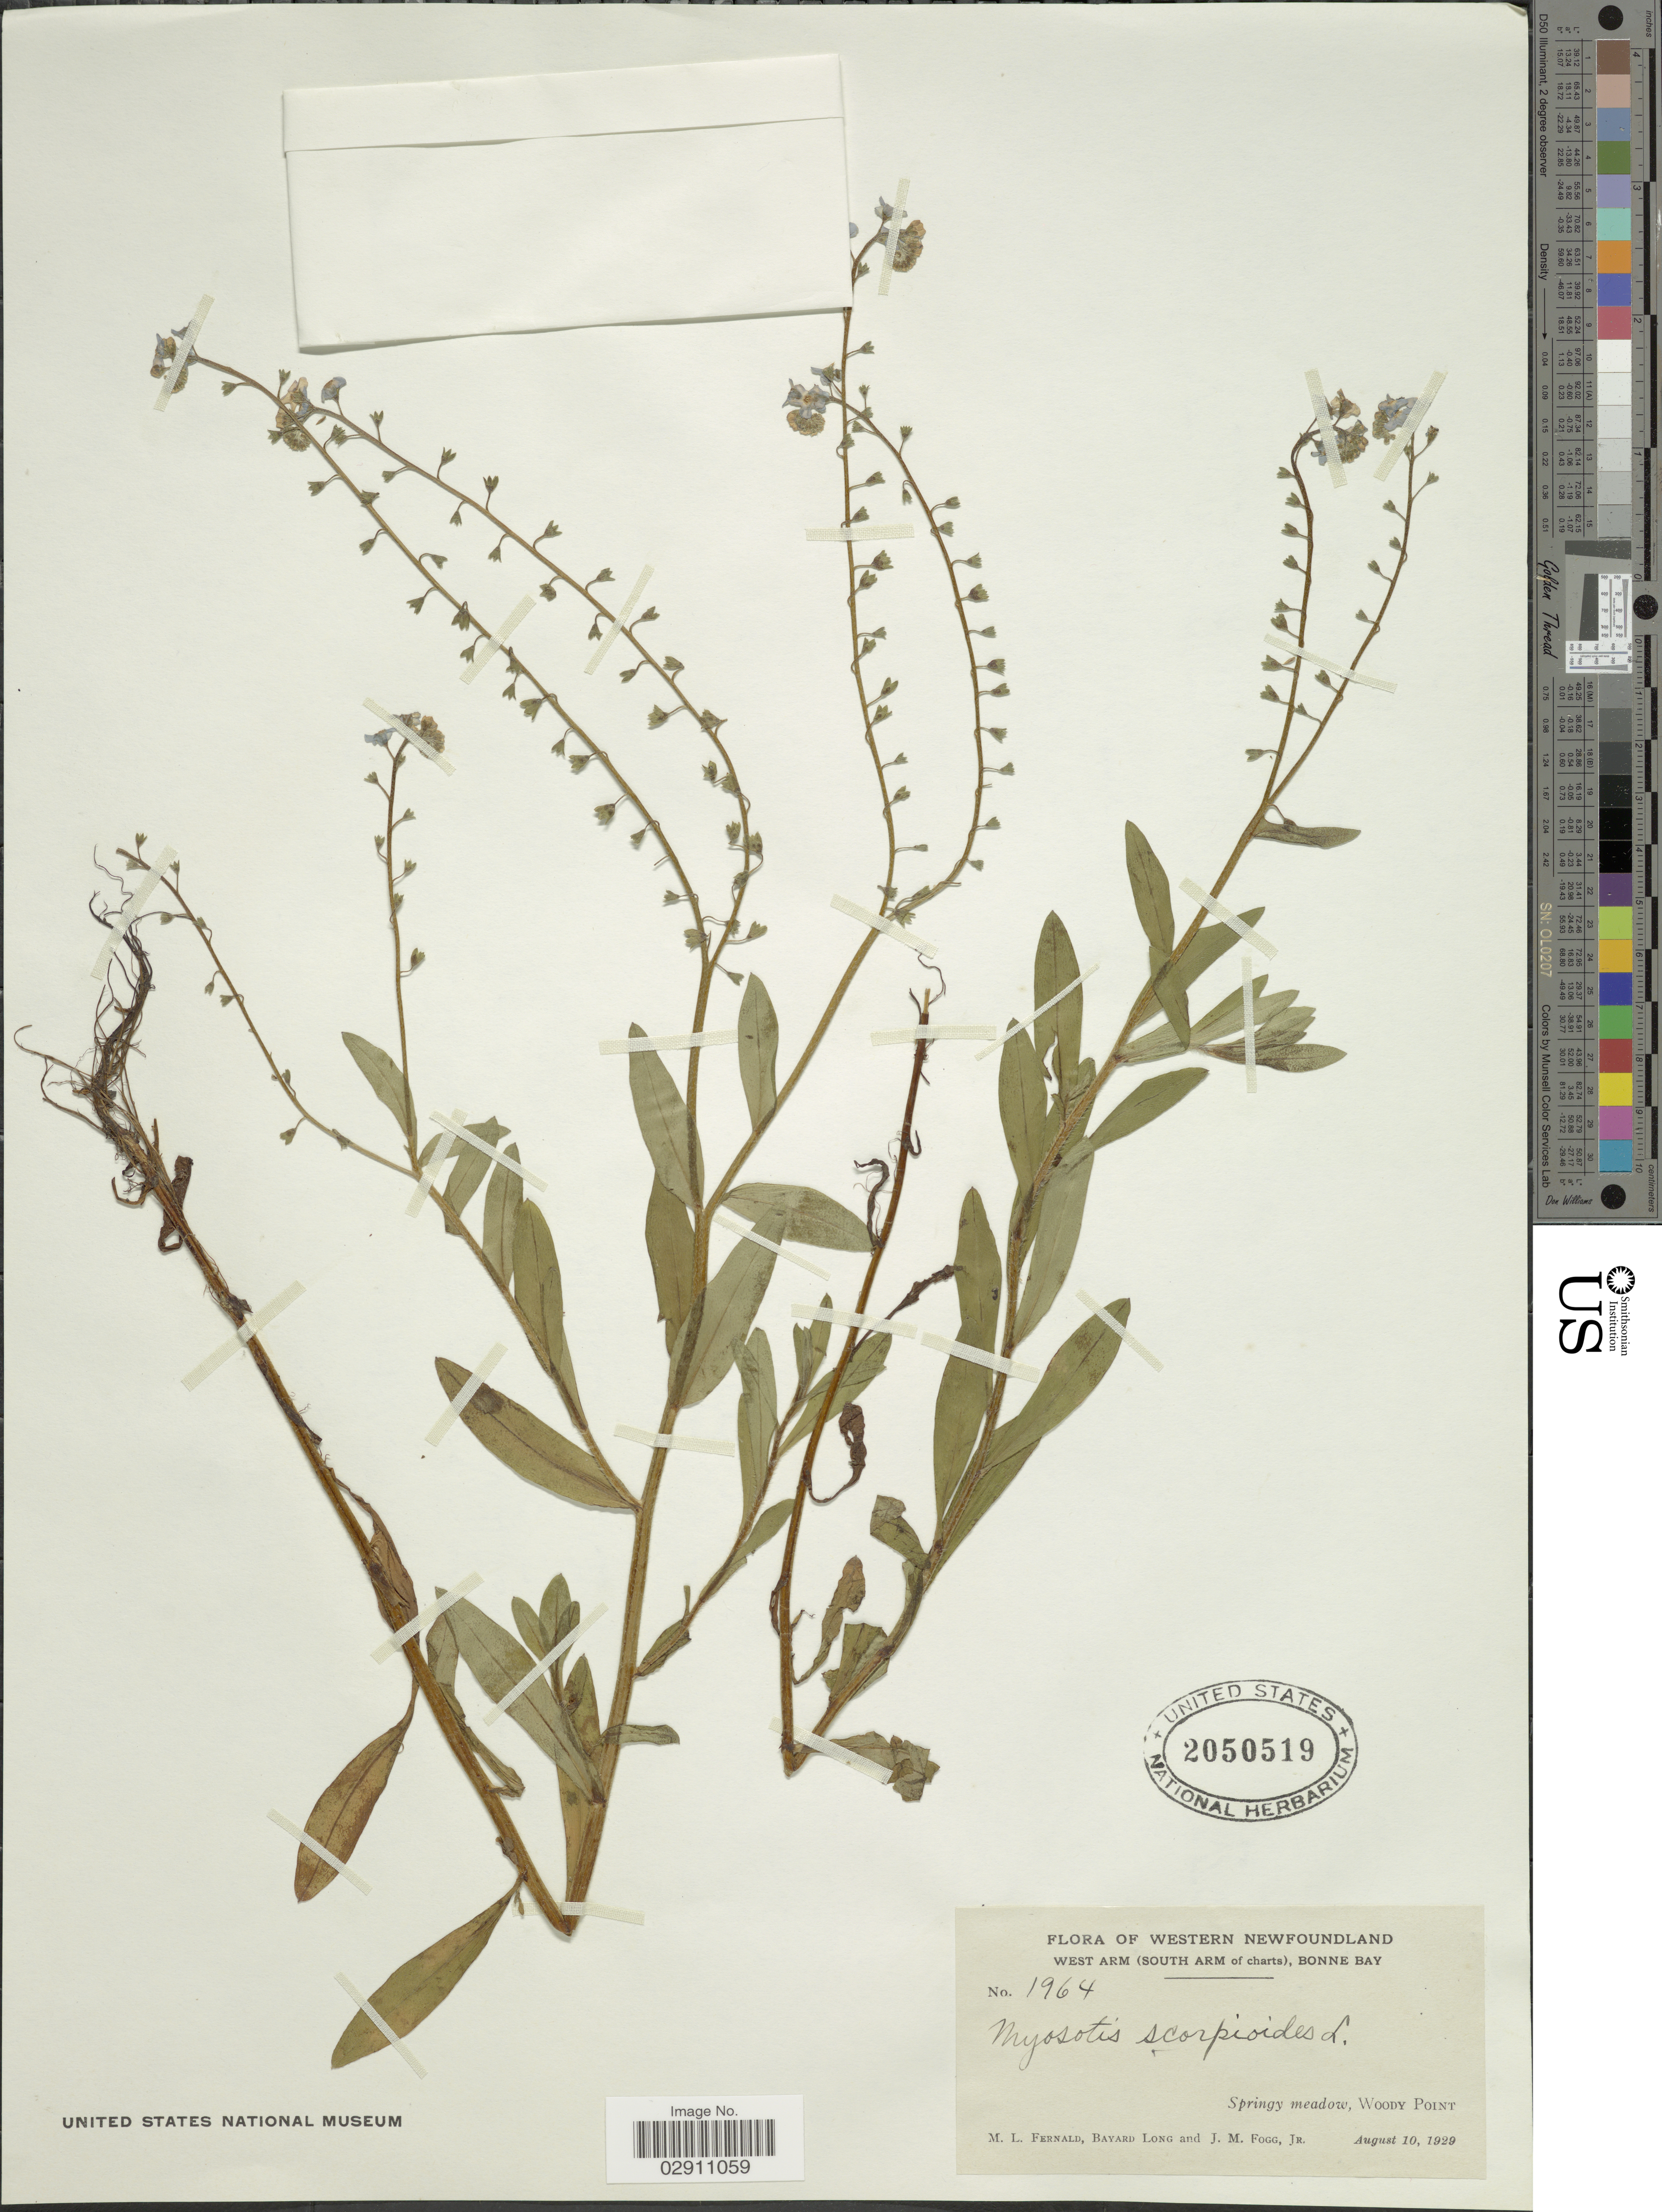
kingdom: Plantae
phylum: Tracheophyta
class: Magnoliopsida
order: Boraginales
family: Boraginaceae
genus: Myosotis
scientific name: Myosotis scorpioides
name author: L.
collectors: M. L. Fernald, B. Long & J. Fogg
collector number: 1964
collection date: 1929-08-10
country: Canada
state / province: Newfoundland and Labrador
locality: Western Newfoundland, West Arm (South Arm of charts), Bonne Bay, Springy meadow, Woody Point.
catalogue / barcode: US 2050519